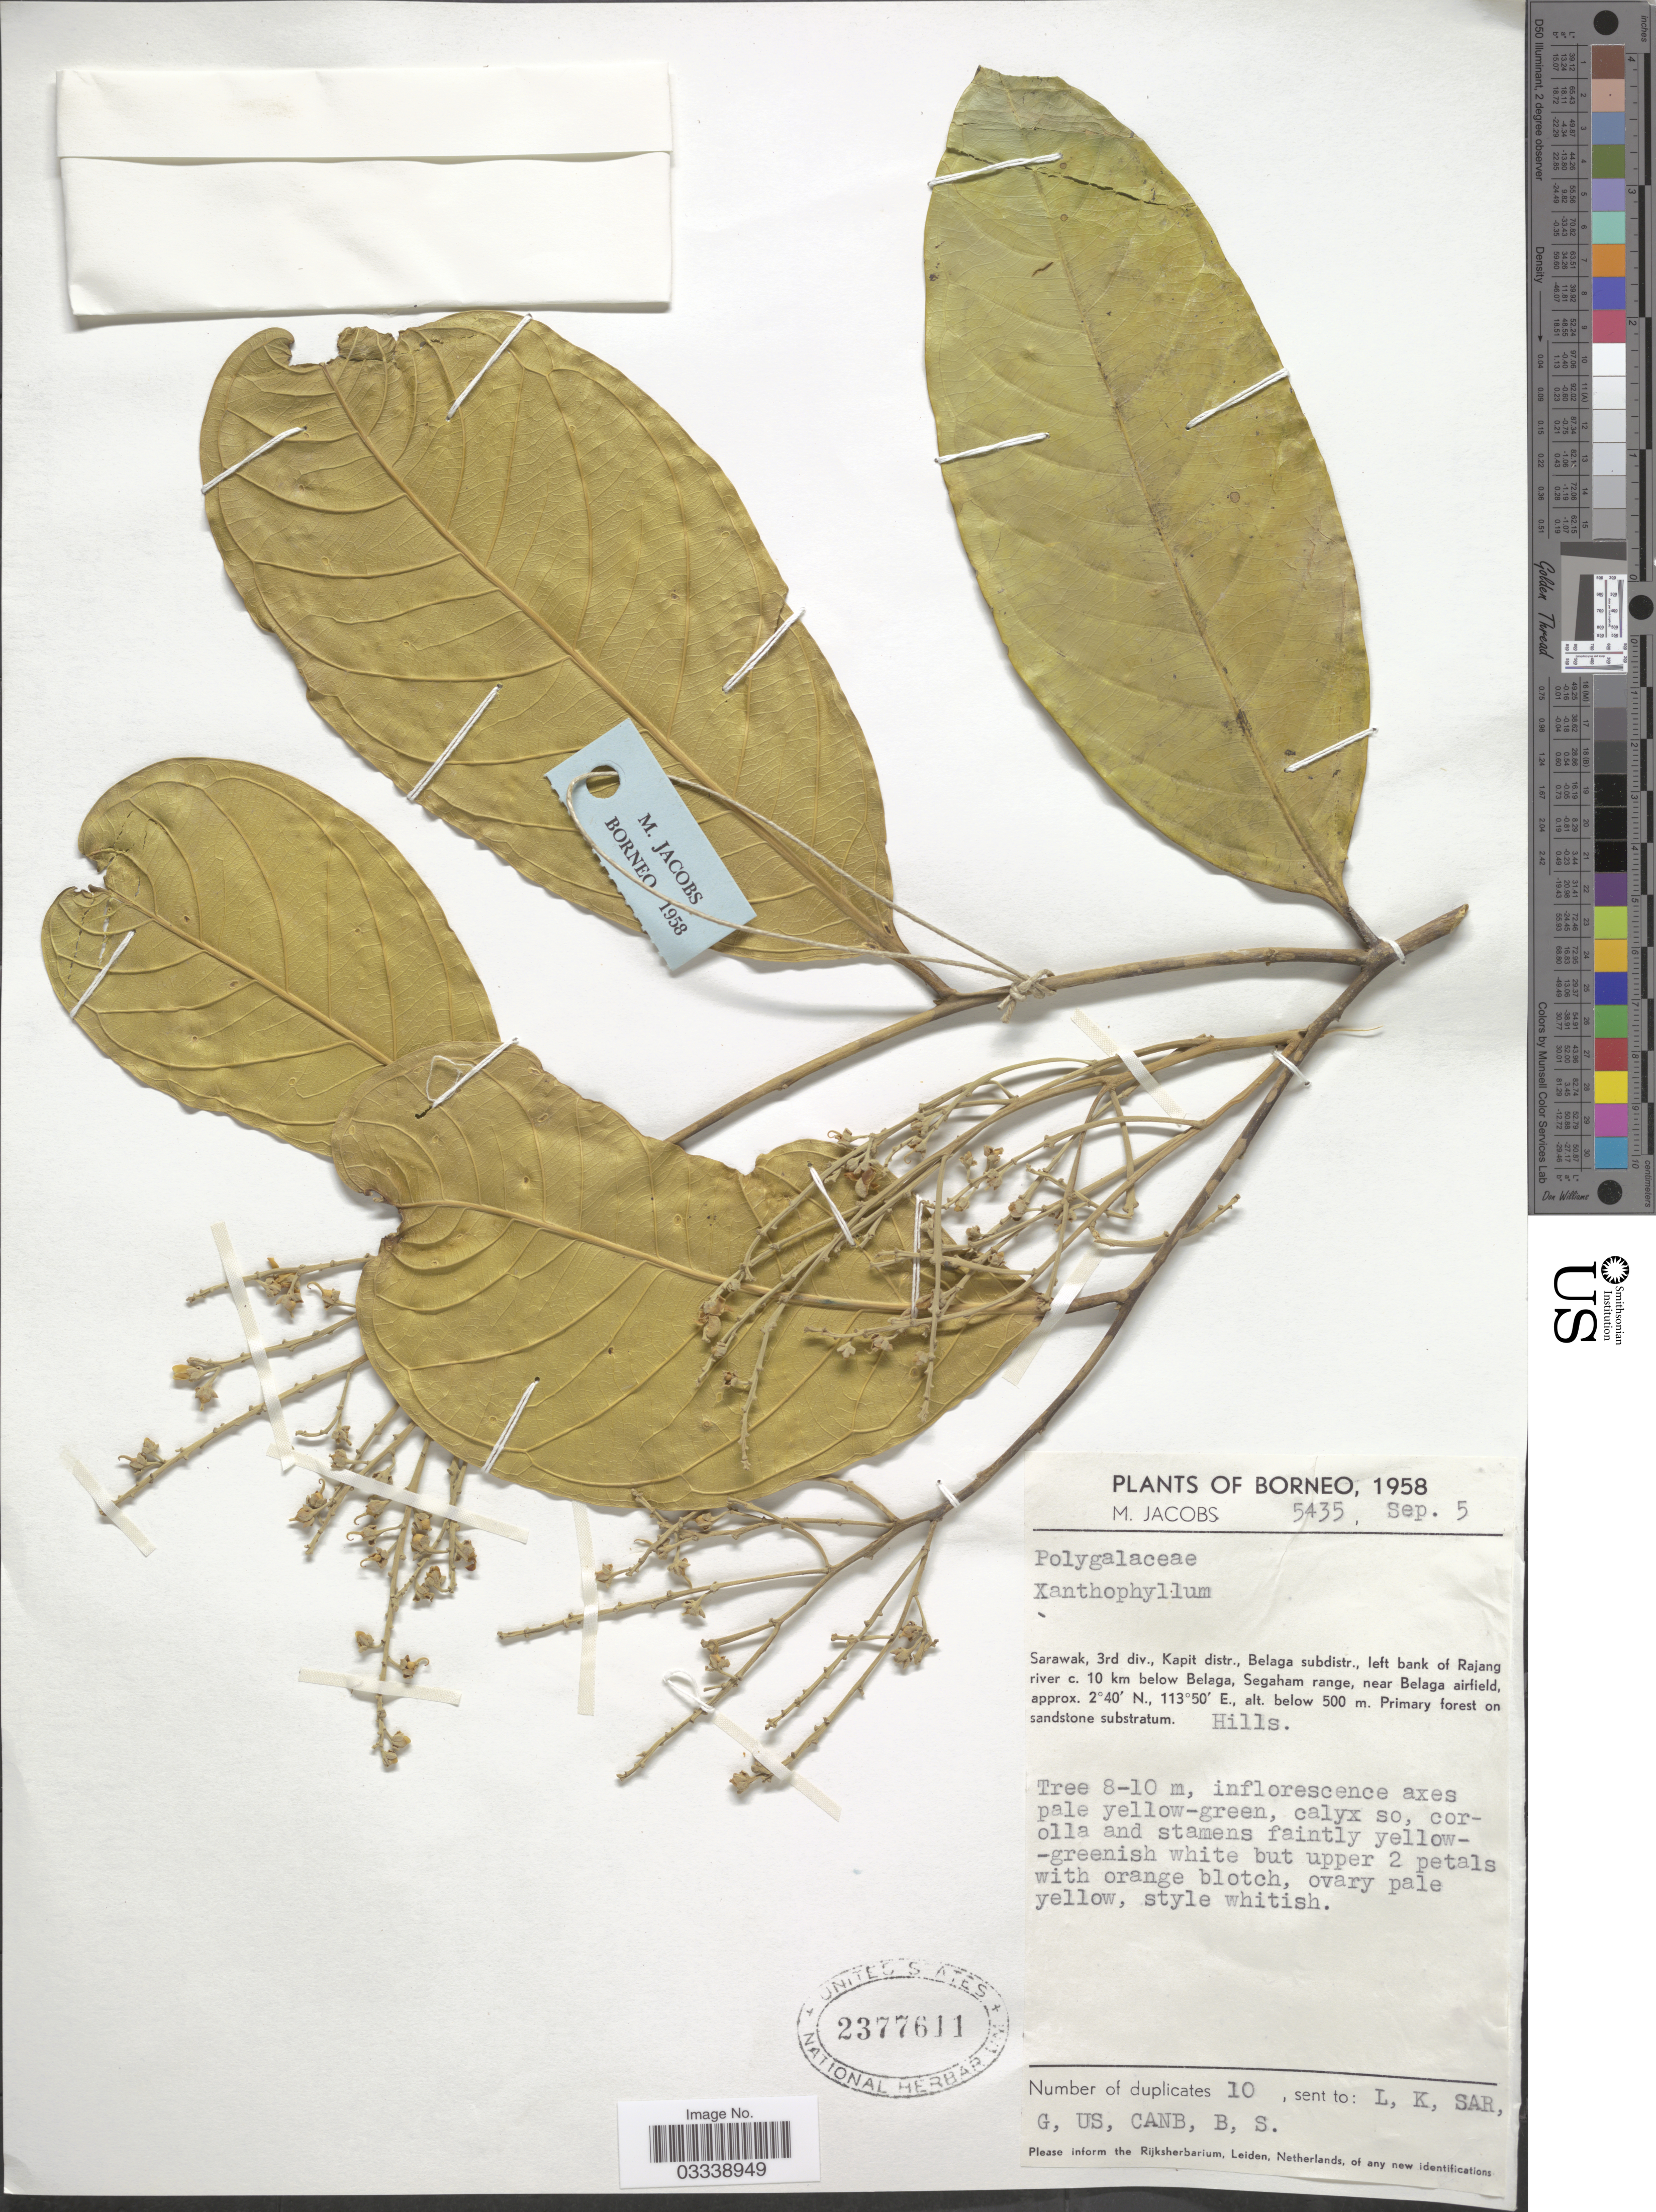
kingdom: Plantae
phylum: Tracheophyta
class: Magnoliopsida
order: Fabales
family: Polygalaceae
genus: Xanthophyllum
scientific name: Xanthophyllum sp.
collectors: M. Jacobs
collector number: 5435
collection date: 1958-09-05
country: Malaysia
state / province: Sarawak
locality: Borneo. 3rd div., Kapit distr., Belaga subdistr., left bank of Rajang river c. 10 km below Belaga, Segaham range, near Belaga airfield.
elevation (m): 500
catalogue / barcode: US 2377611